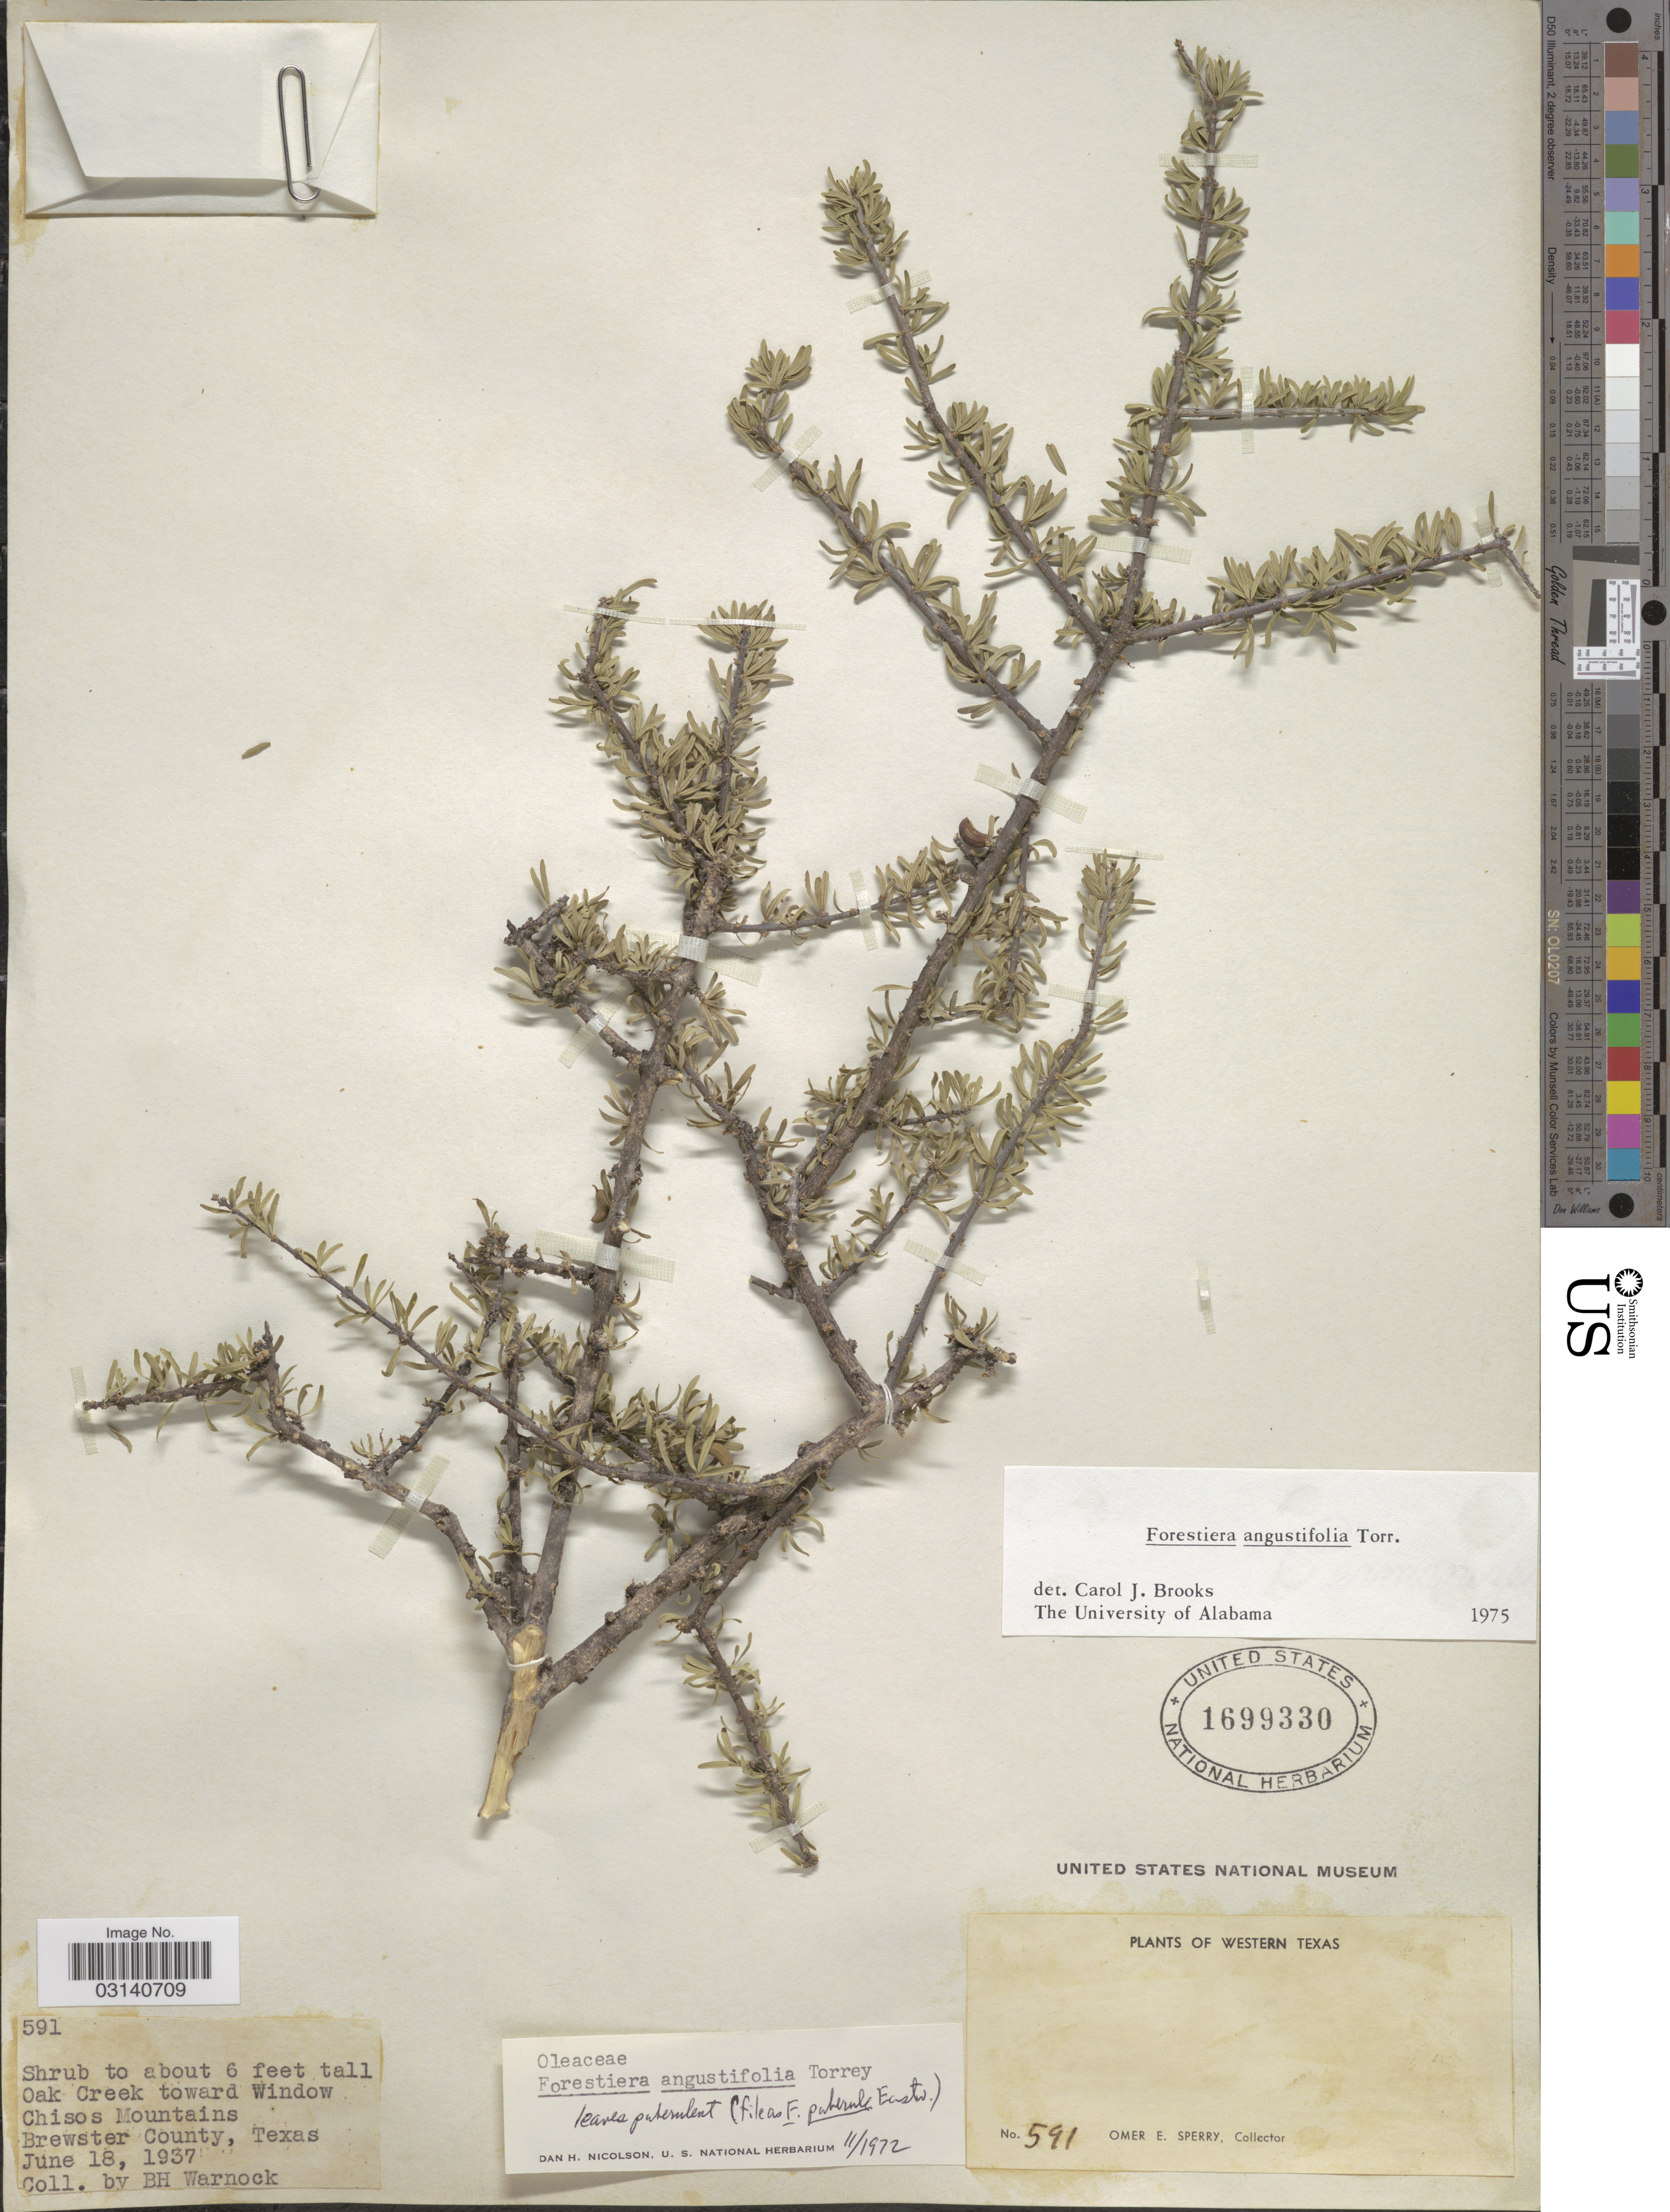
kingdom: Plantae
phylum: Tracheophyta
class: Magnoliopsida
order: Lamiales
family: Oleaceae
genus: Forestiera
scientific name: Forestiera angustifolia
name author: Torr.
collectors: O. E. Sperry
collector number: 591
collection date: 1937-06-18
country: United States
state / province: Texas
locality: Western Texas, Oak Creek toward Window, Chisos Mountains, Brewster County, Texas.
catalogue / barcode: US 1699330